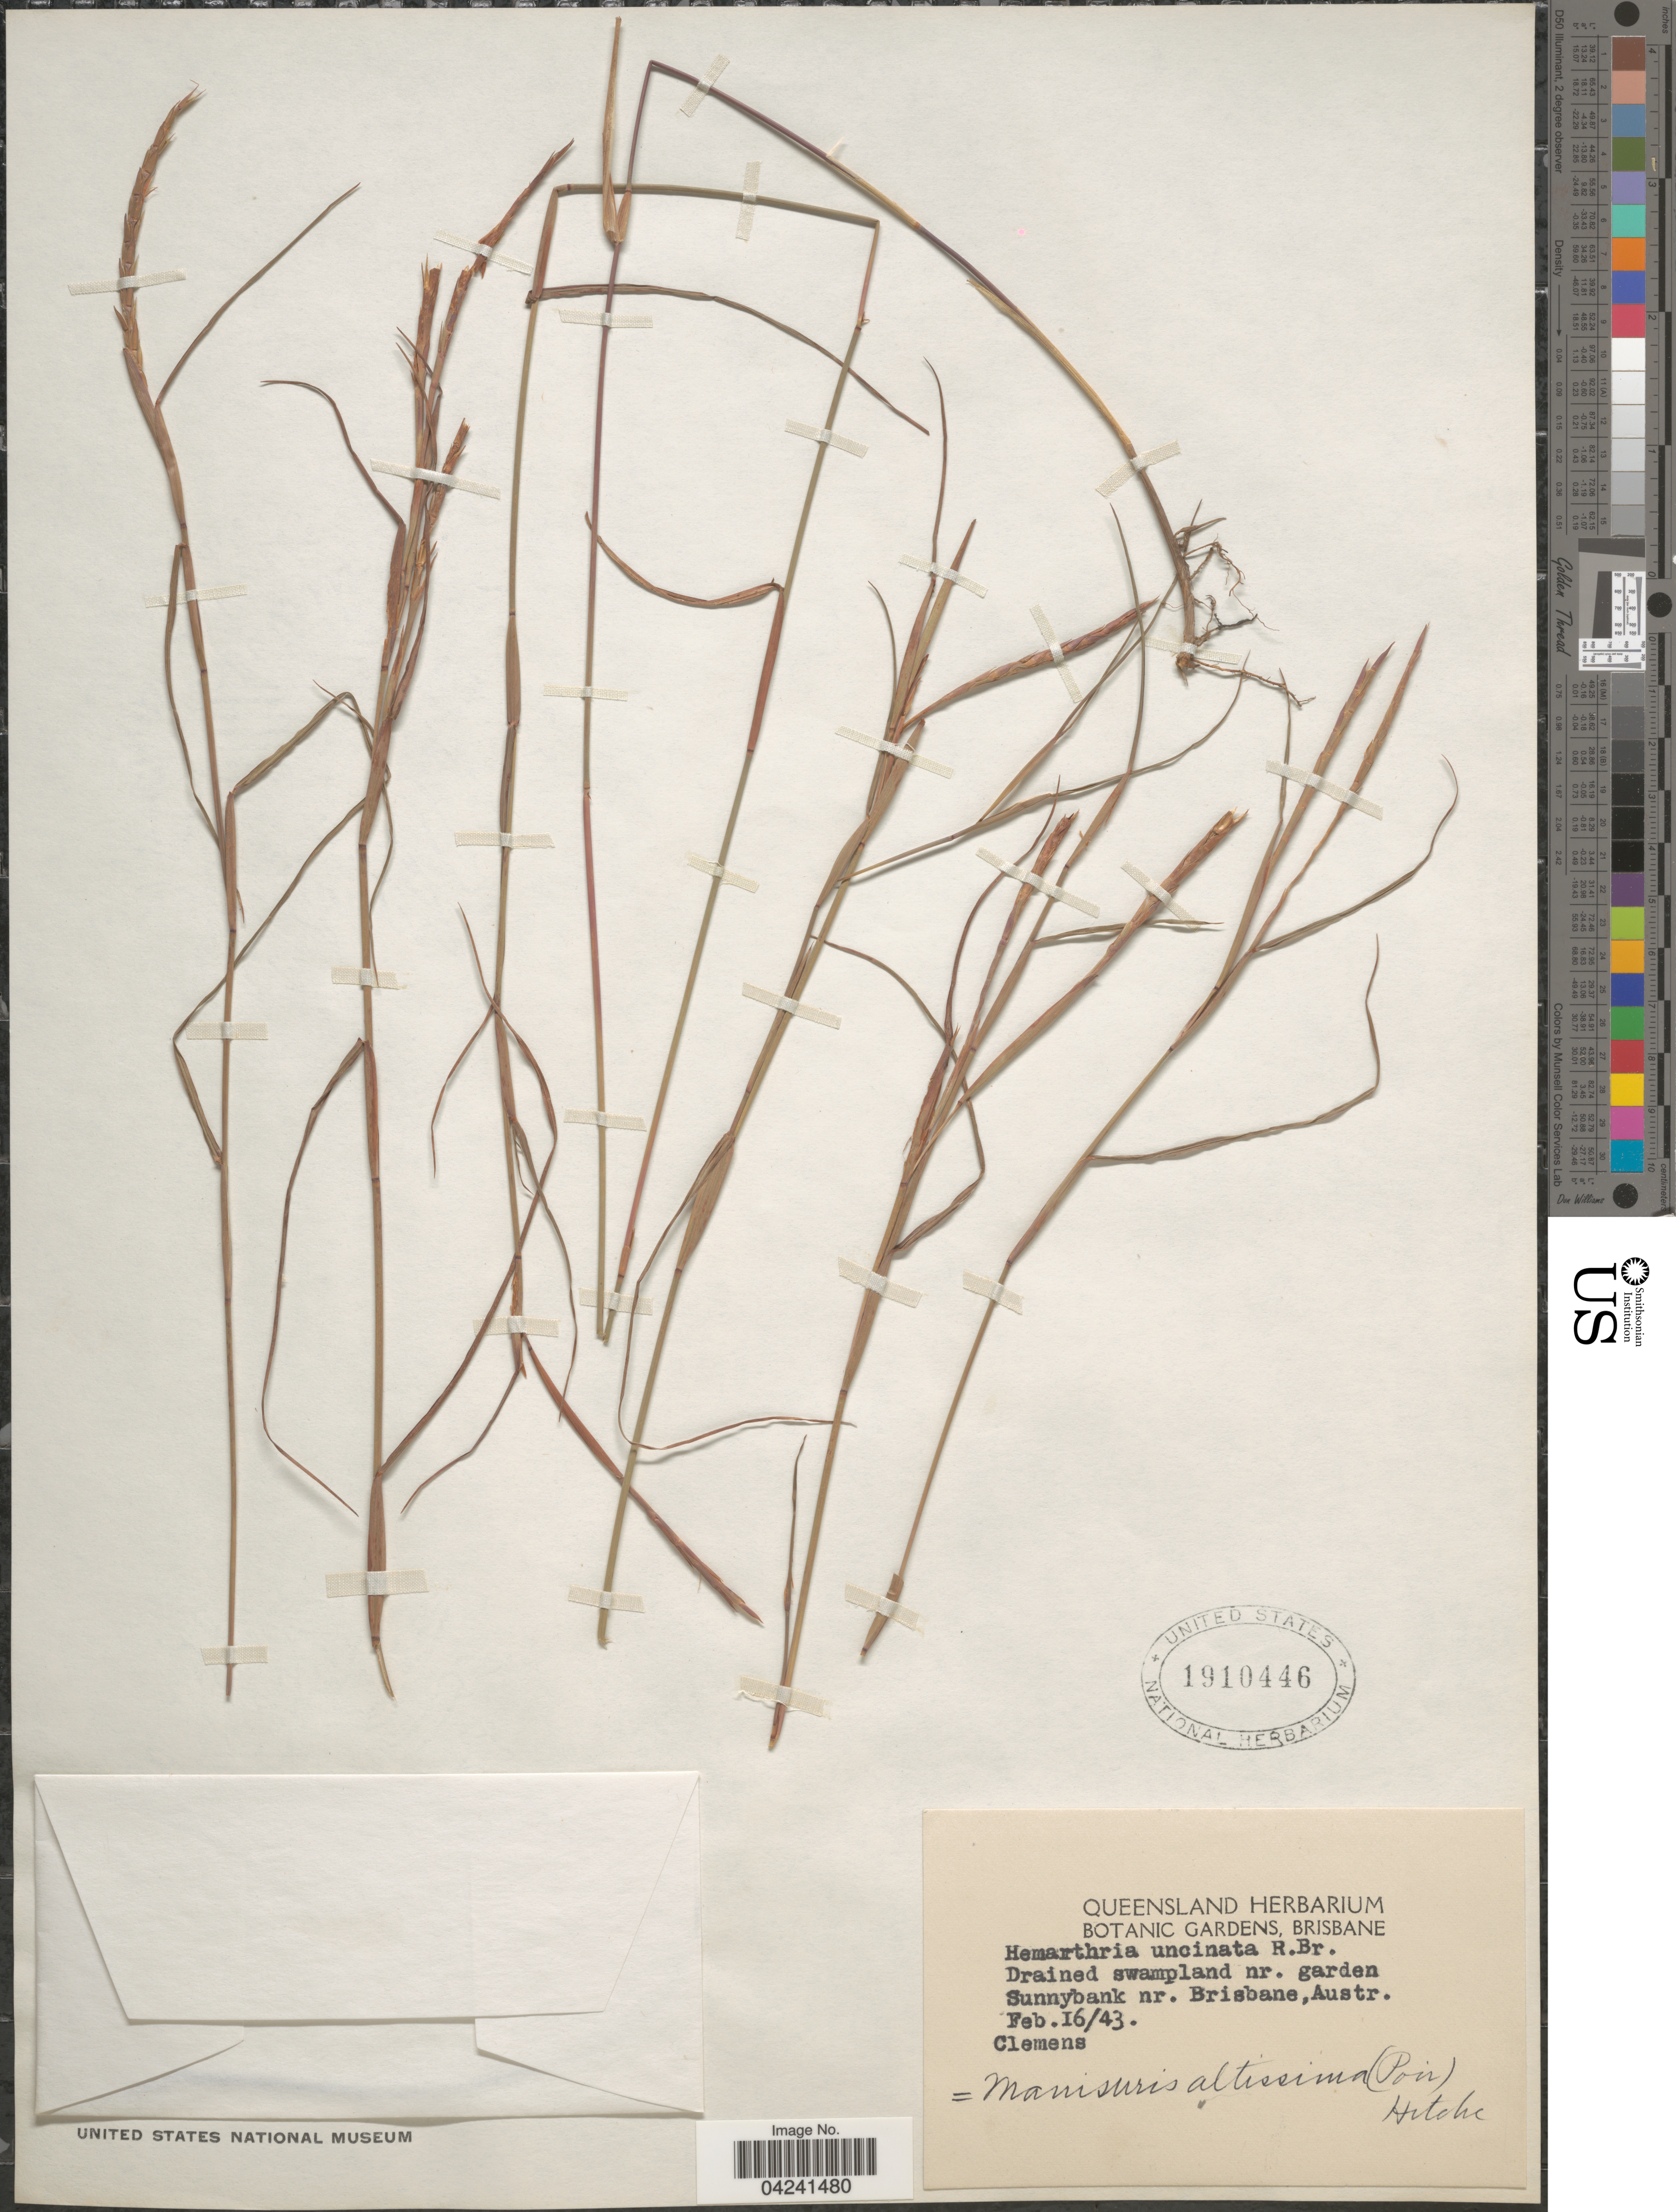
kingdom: Plantae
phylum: Tracheophyta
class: Liliopsida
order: Poales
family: Poaceae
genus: Hemarthria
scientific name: Hemarthria altissima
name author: (Poir.) Stapf & C. E. Hubb.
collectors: -. Clemens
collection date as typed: Transcribed d/m/y: 16/2/43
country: Australia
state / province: Queensland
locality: Drained swampland nr. garden. Sunnybank nr. Brisbane.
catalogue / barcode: US 1910446